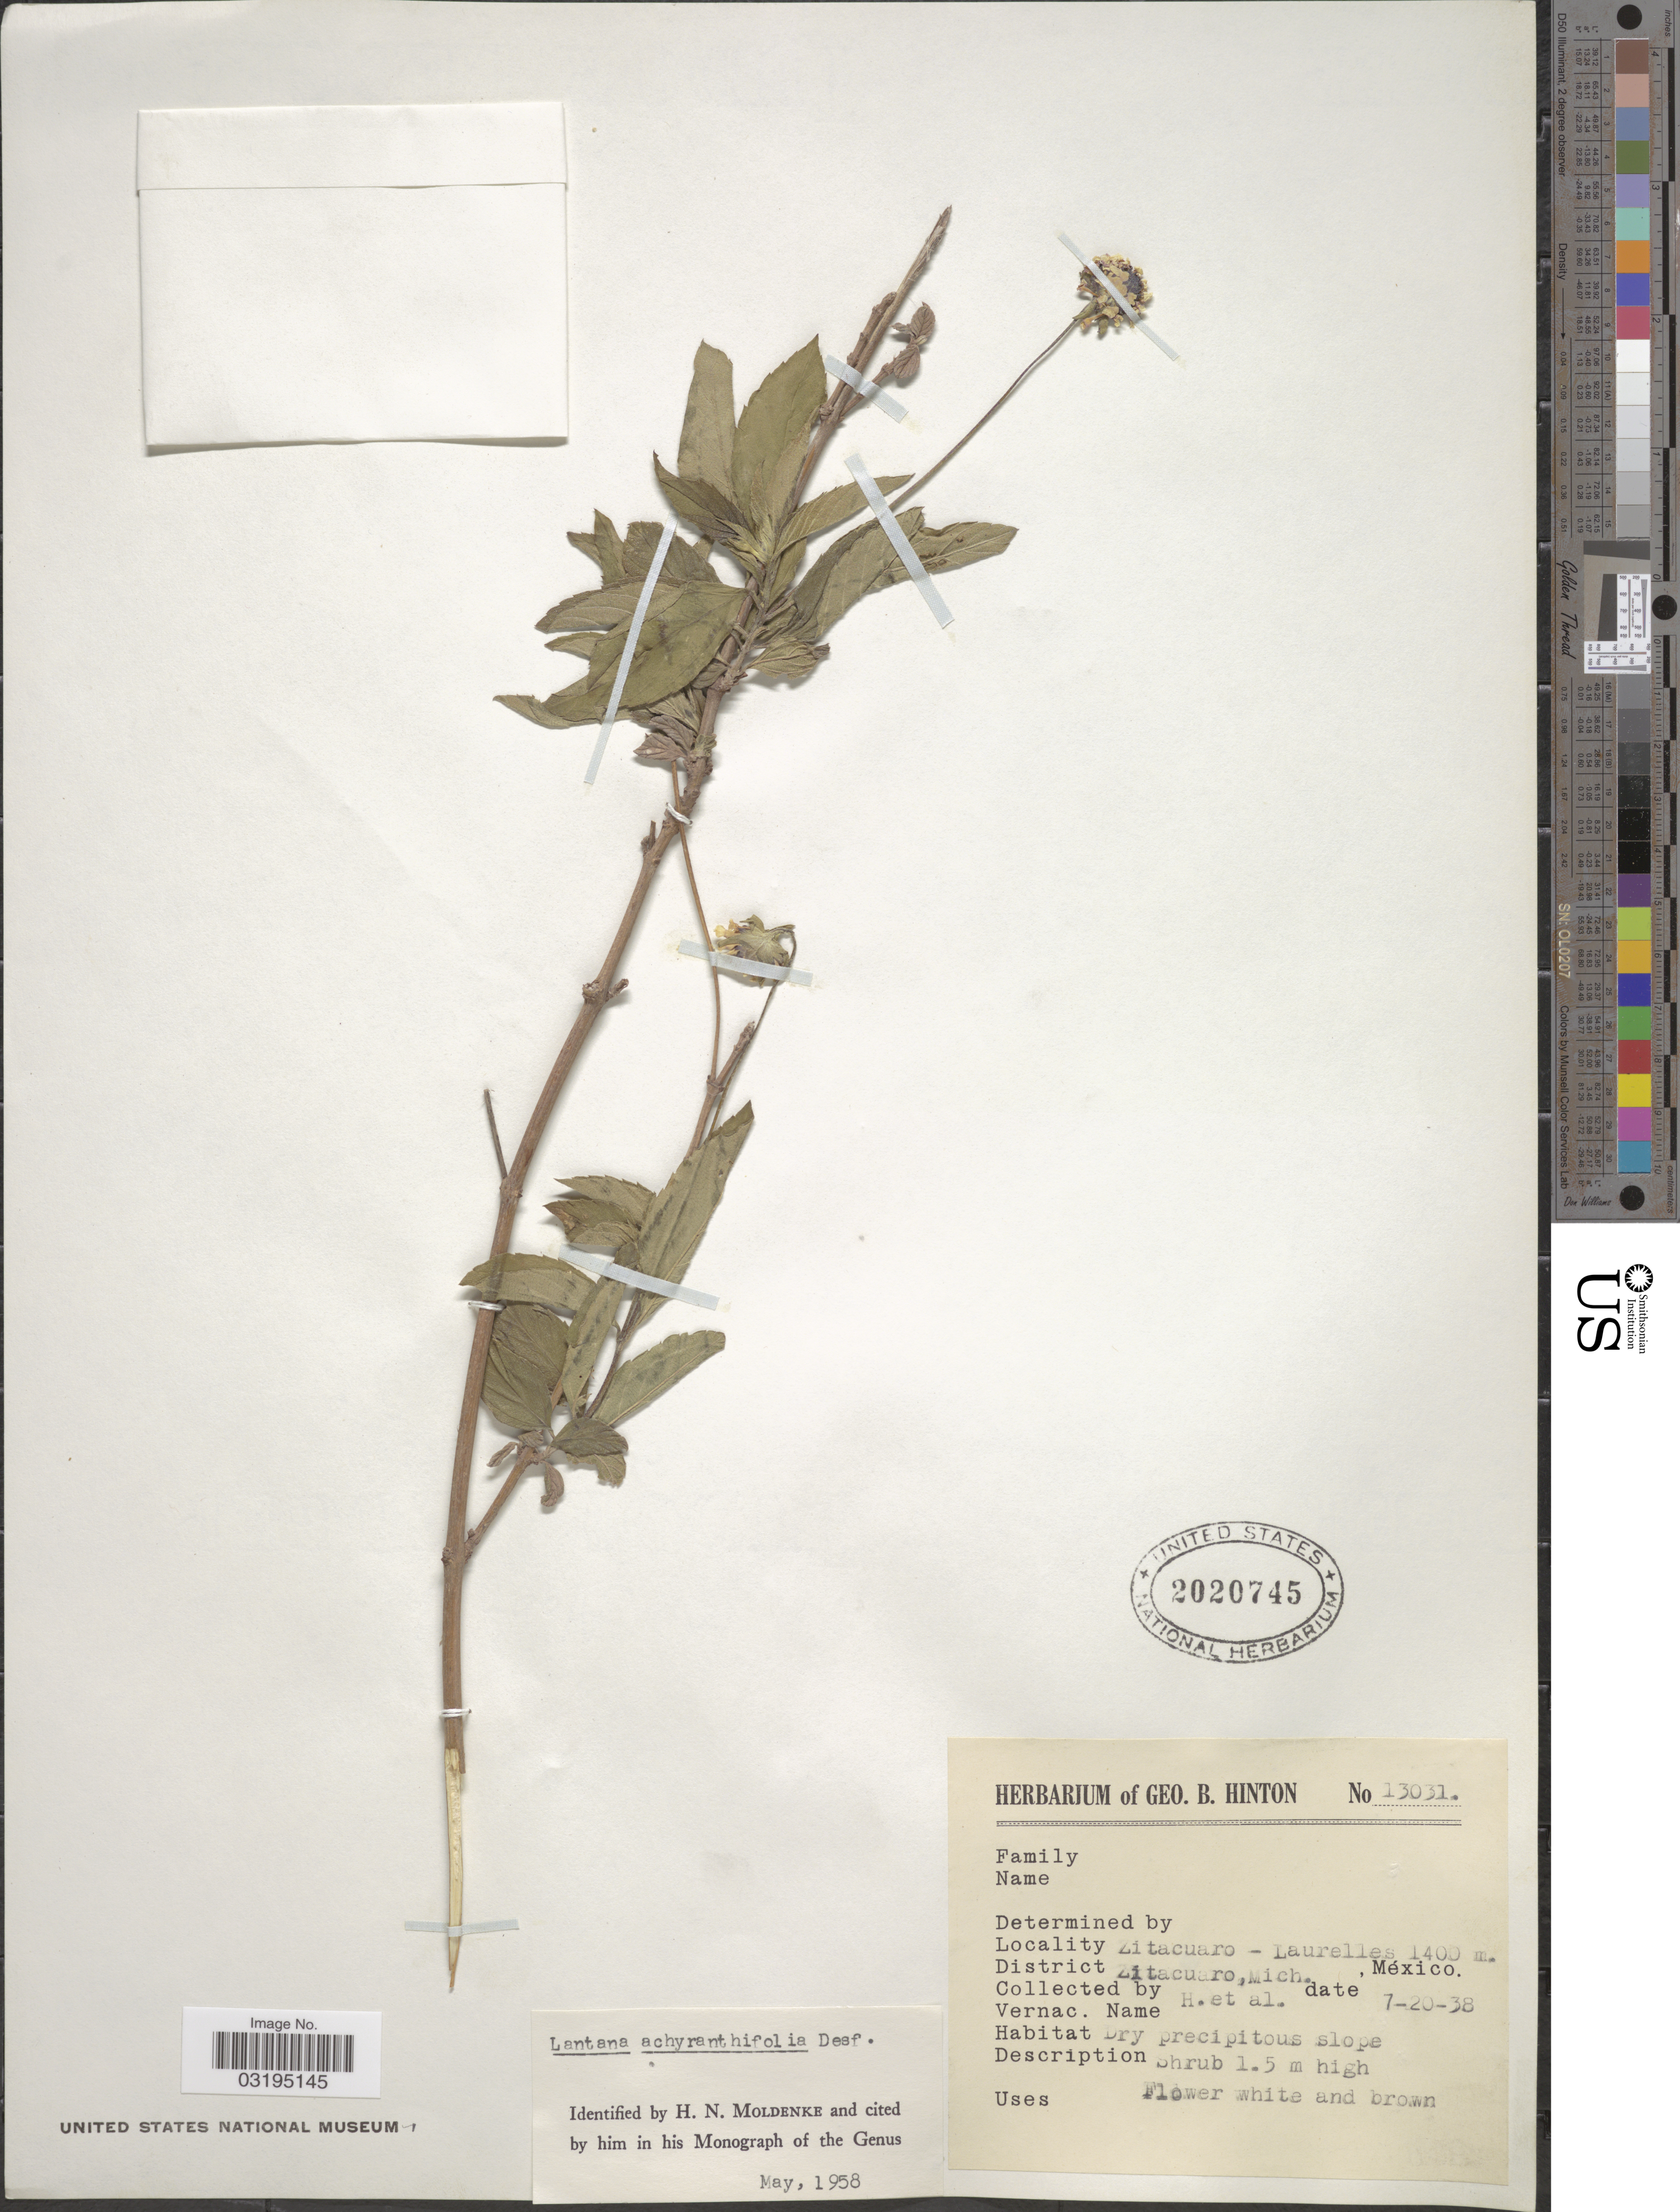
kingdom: Plantae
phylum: Tracheophyta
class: Magnoliopsida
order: Lamiales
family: Verbenaceae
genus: Lantana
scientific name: Lantana achyranthifolia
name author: Desf.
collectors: G. B. Hinton & et al.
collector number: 13031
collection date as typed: Transcribed d/m/y: 20/7/38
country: Mexico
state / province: Michoacán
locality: Zitacuaro - Laurelles. District Zitacuaro.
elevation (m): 1400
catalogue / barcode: US 2020745